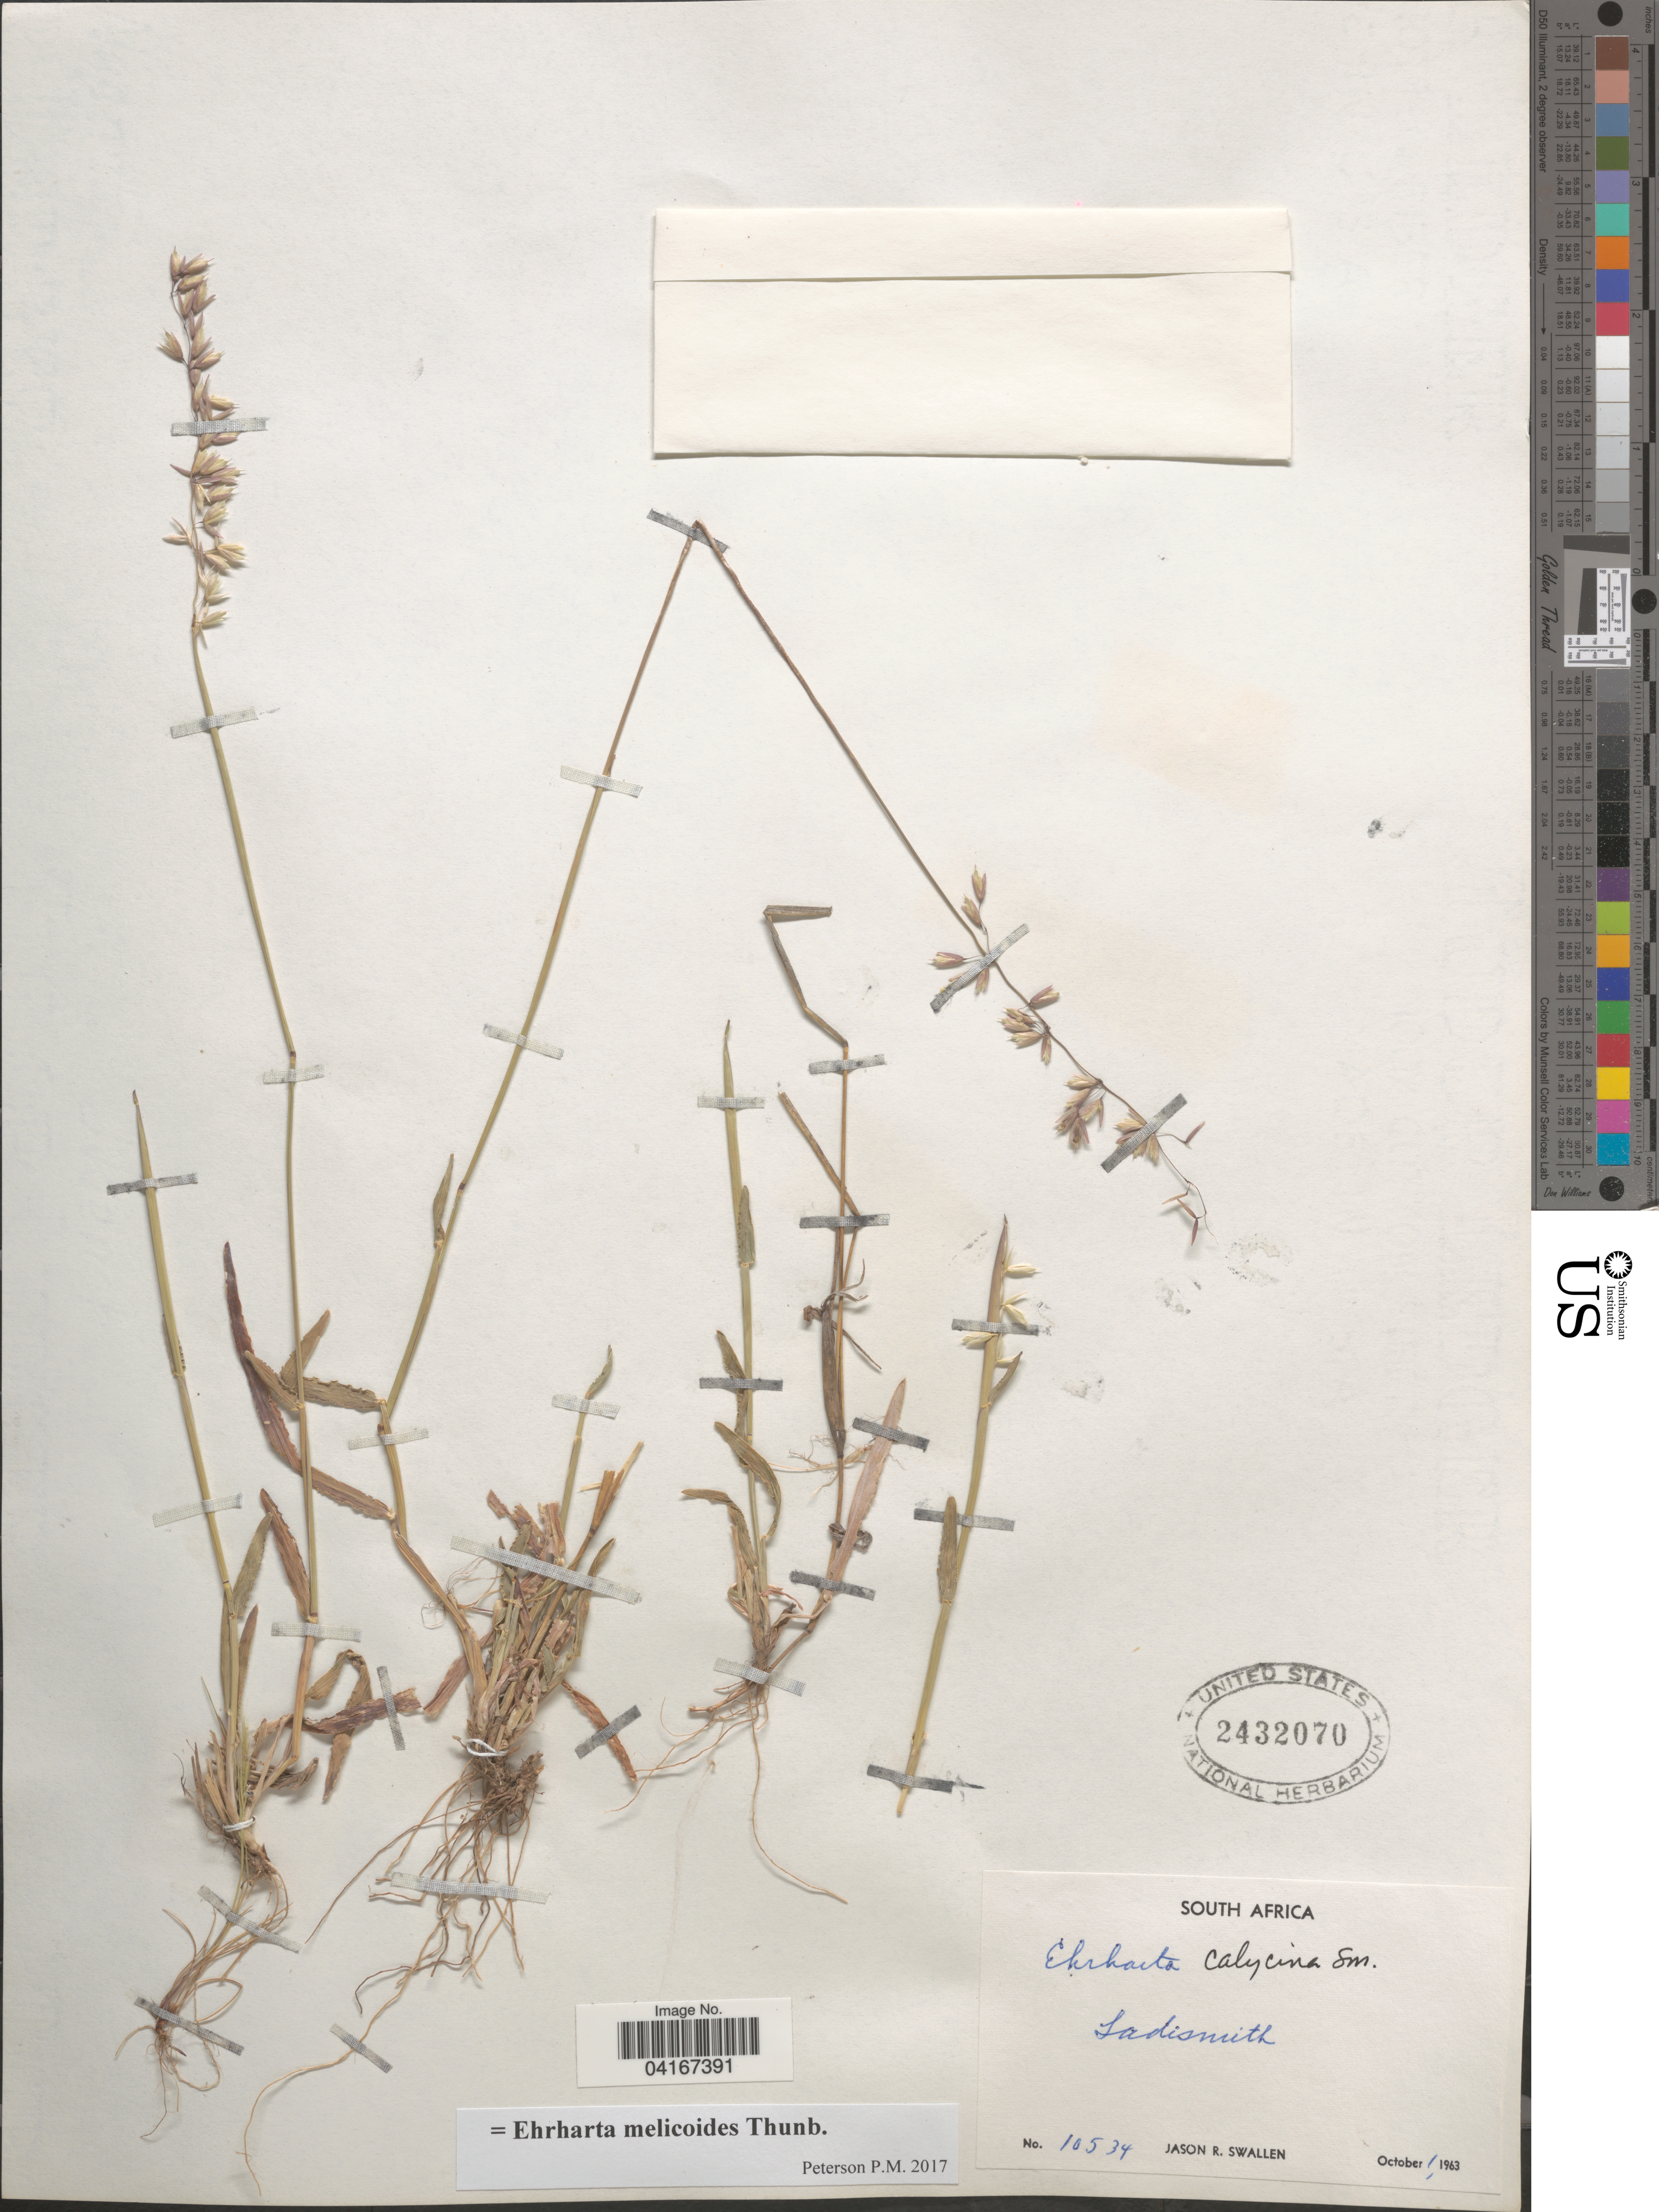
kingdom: Plantae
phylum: Tracheophyta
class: Liliopsida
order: Poales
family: Poaceae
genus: Ehrharta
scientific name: Ehrharta melicoides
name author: Thunb.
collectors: J. R. Swallen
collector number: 10534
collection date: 1963-10-01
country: South Africa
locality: Ladismith.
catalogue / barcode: US 2432070